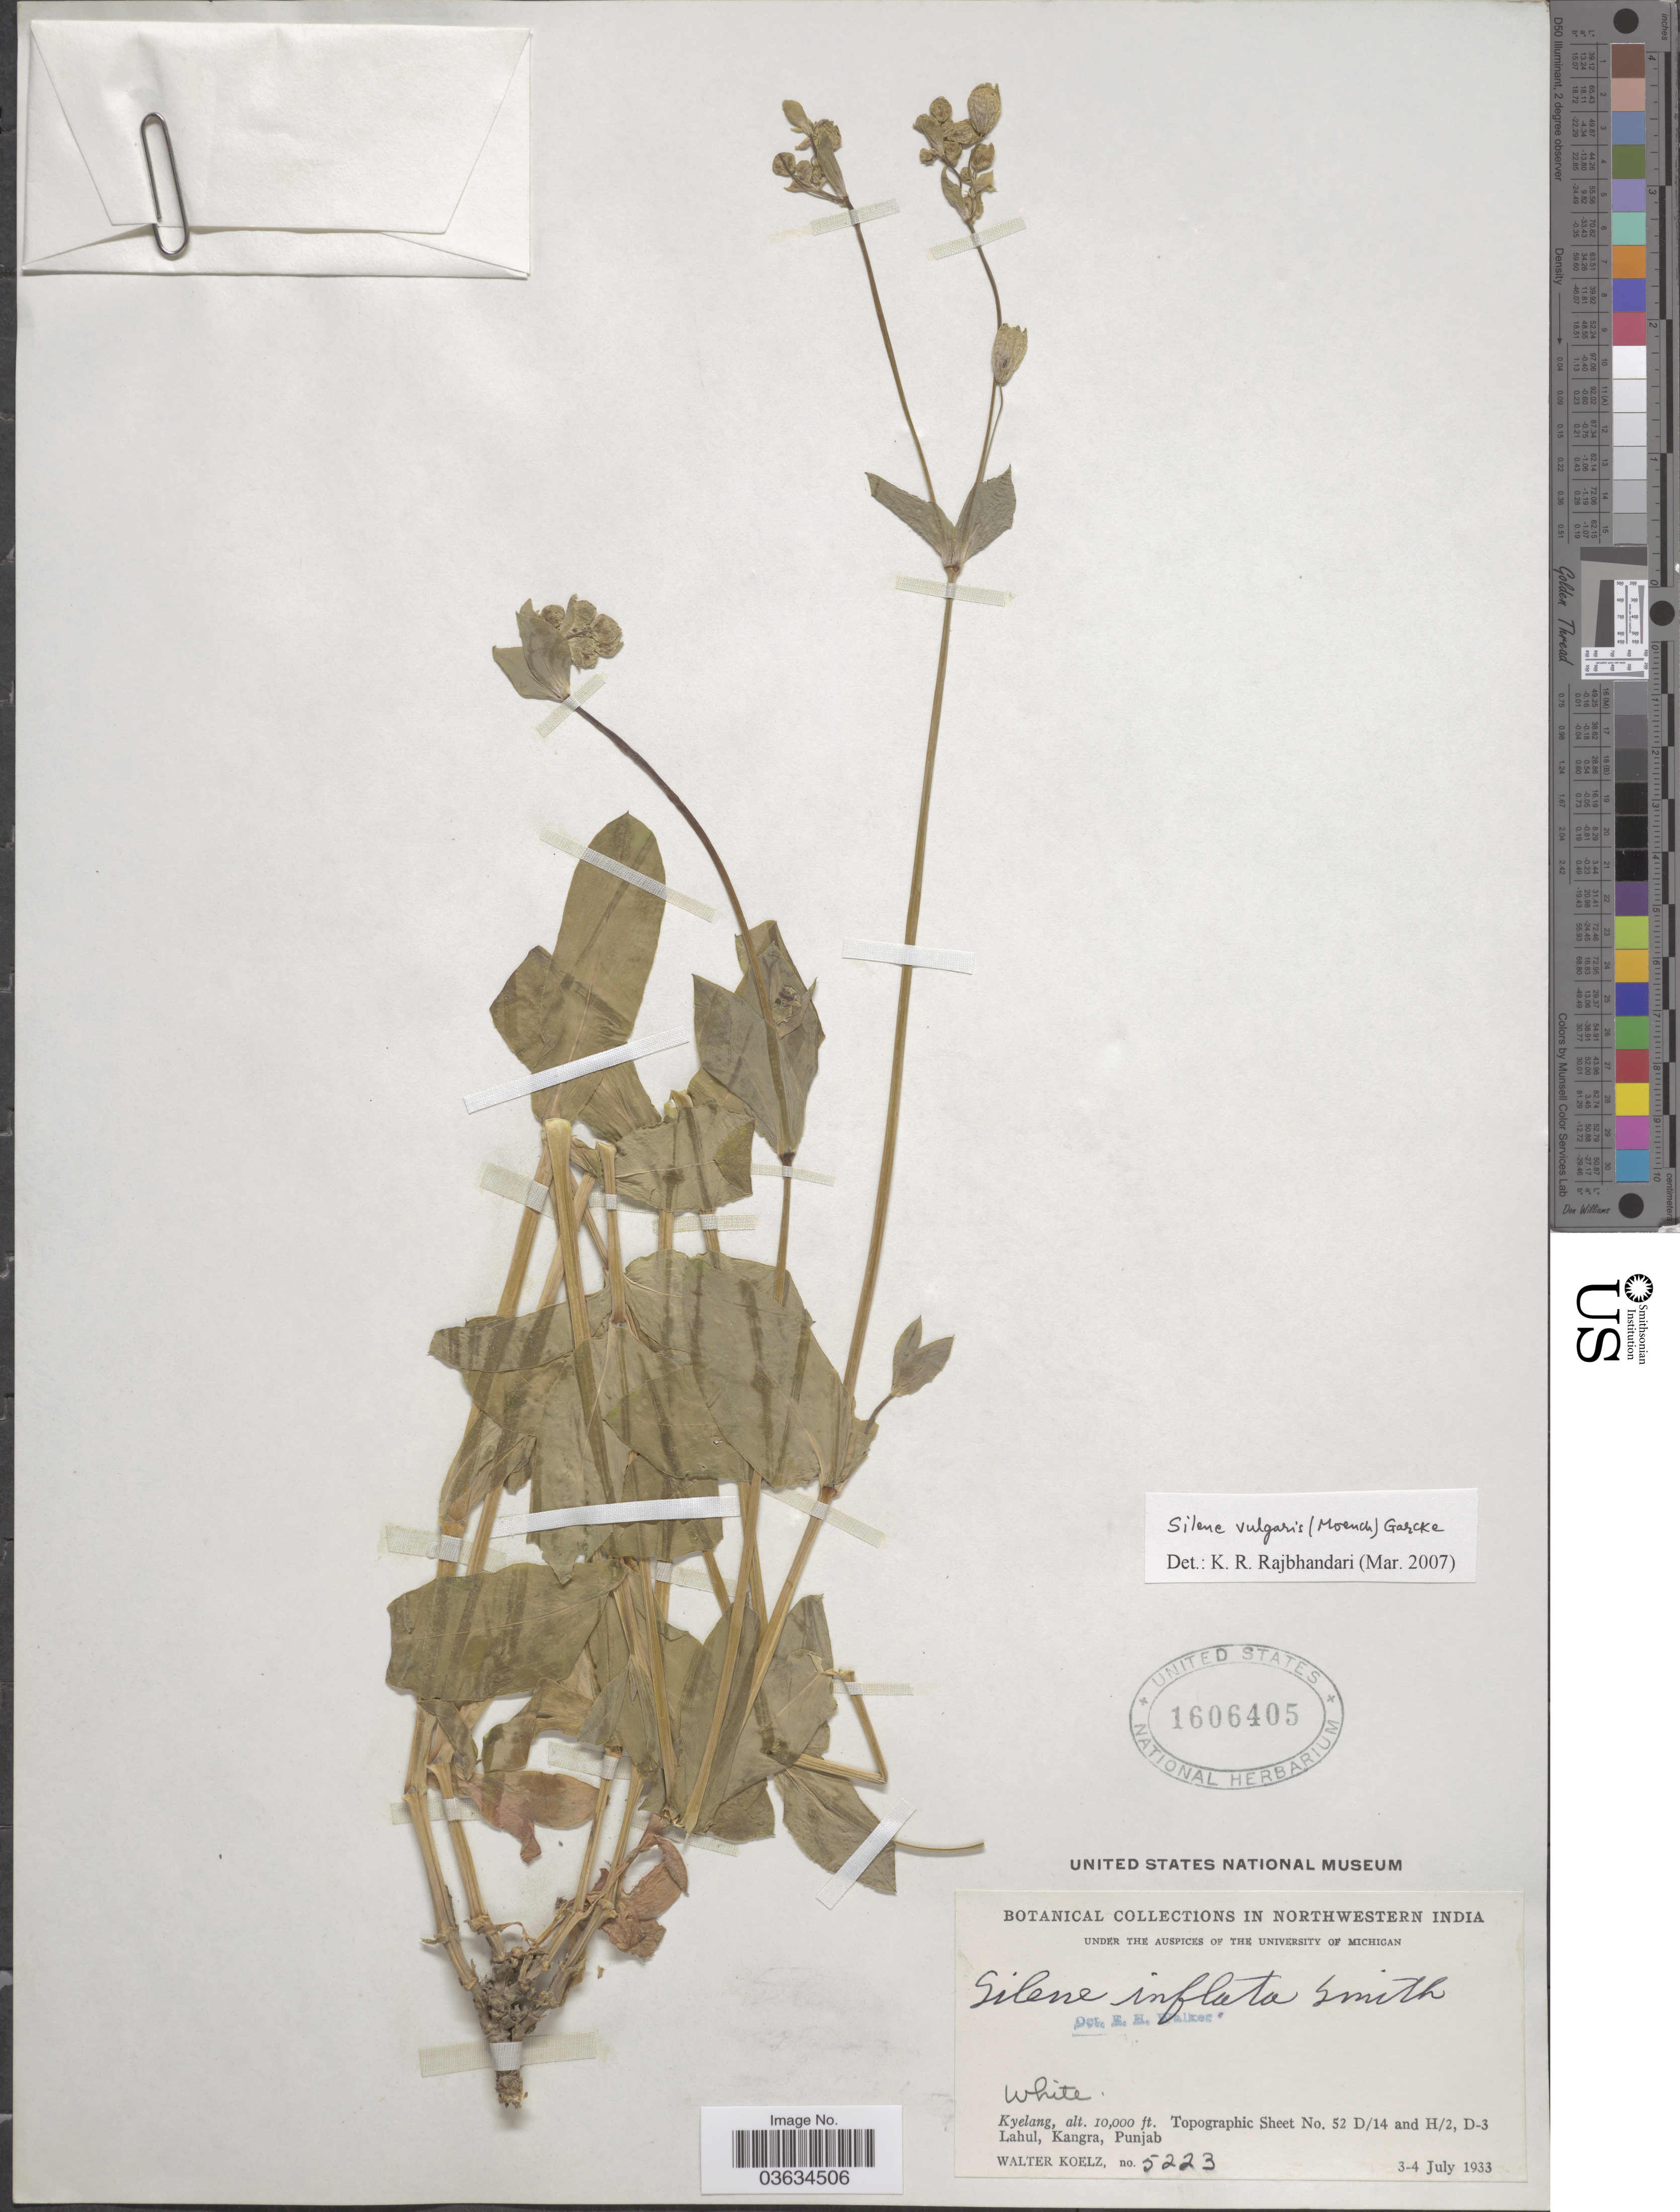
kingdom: Plantae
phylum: Tracheophyta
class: Magnoliopsida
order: Caryophyllales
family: Caryophyllaceae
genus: Silene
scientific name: Silene vulgaris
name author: (Moench) Garcke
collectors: W. N. Koelz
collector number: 5223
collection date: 1933-07-03/1933-07-04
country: India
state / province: Punjab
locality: Northwestern India. Kyelang. Topographic Sheet No. 52 D/14 and H/2, D-3 Lahul, Kangra.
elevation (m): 3048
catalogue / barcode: US 1606405